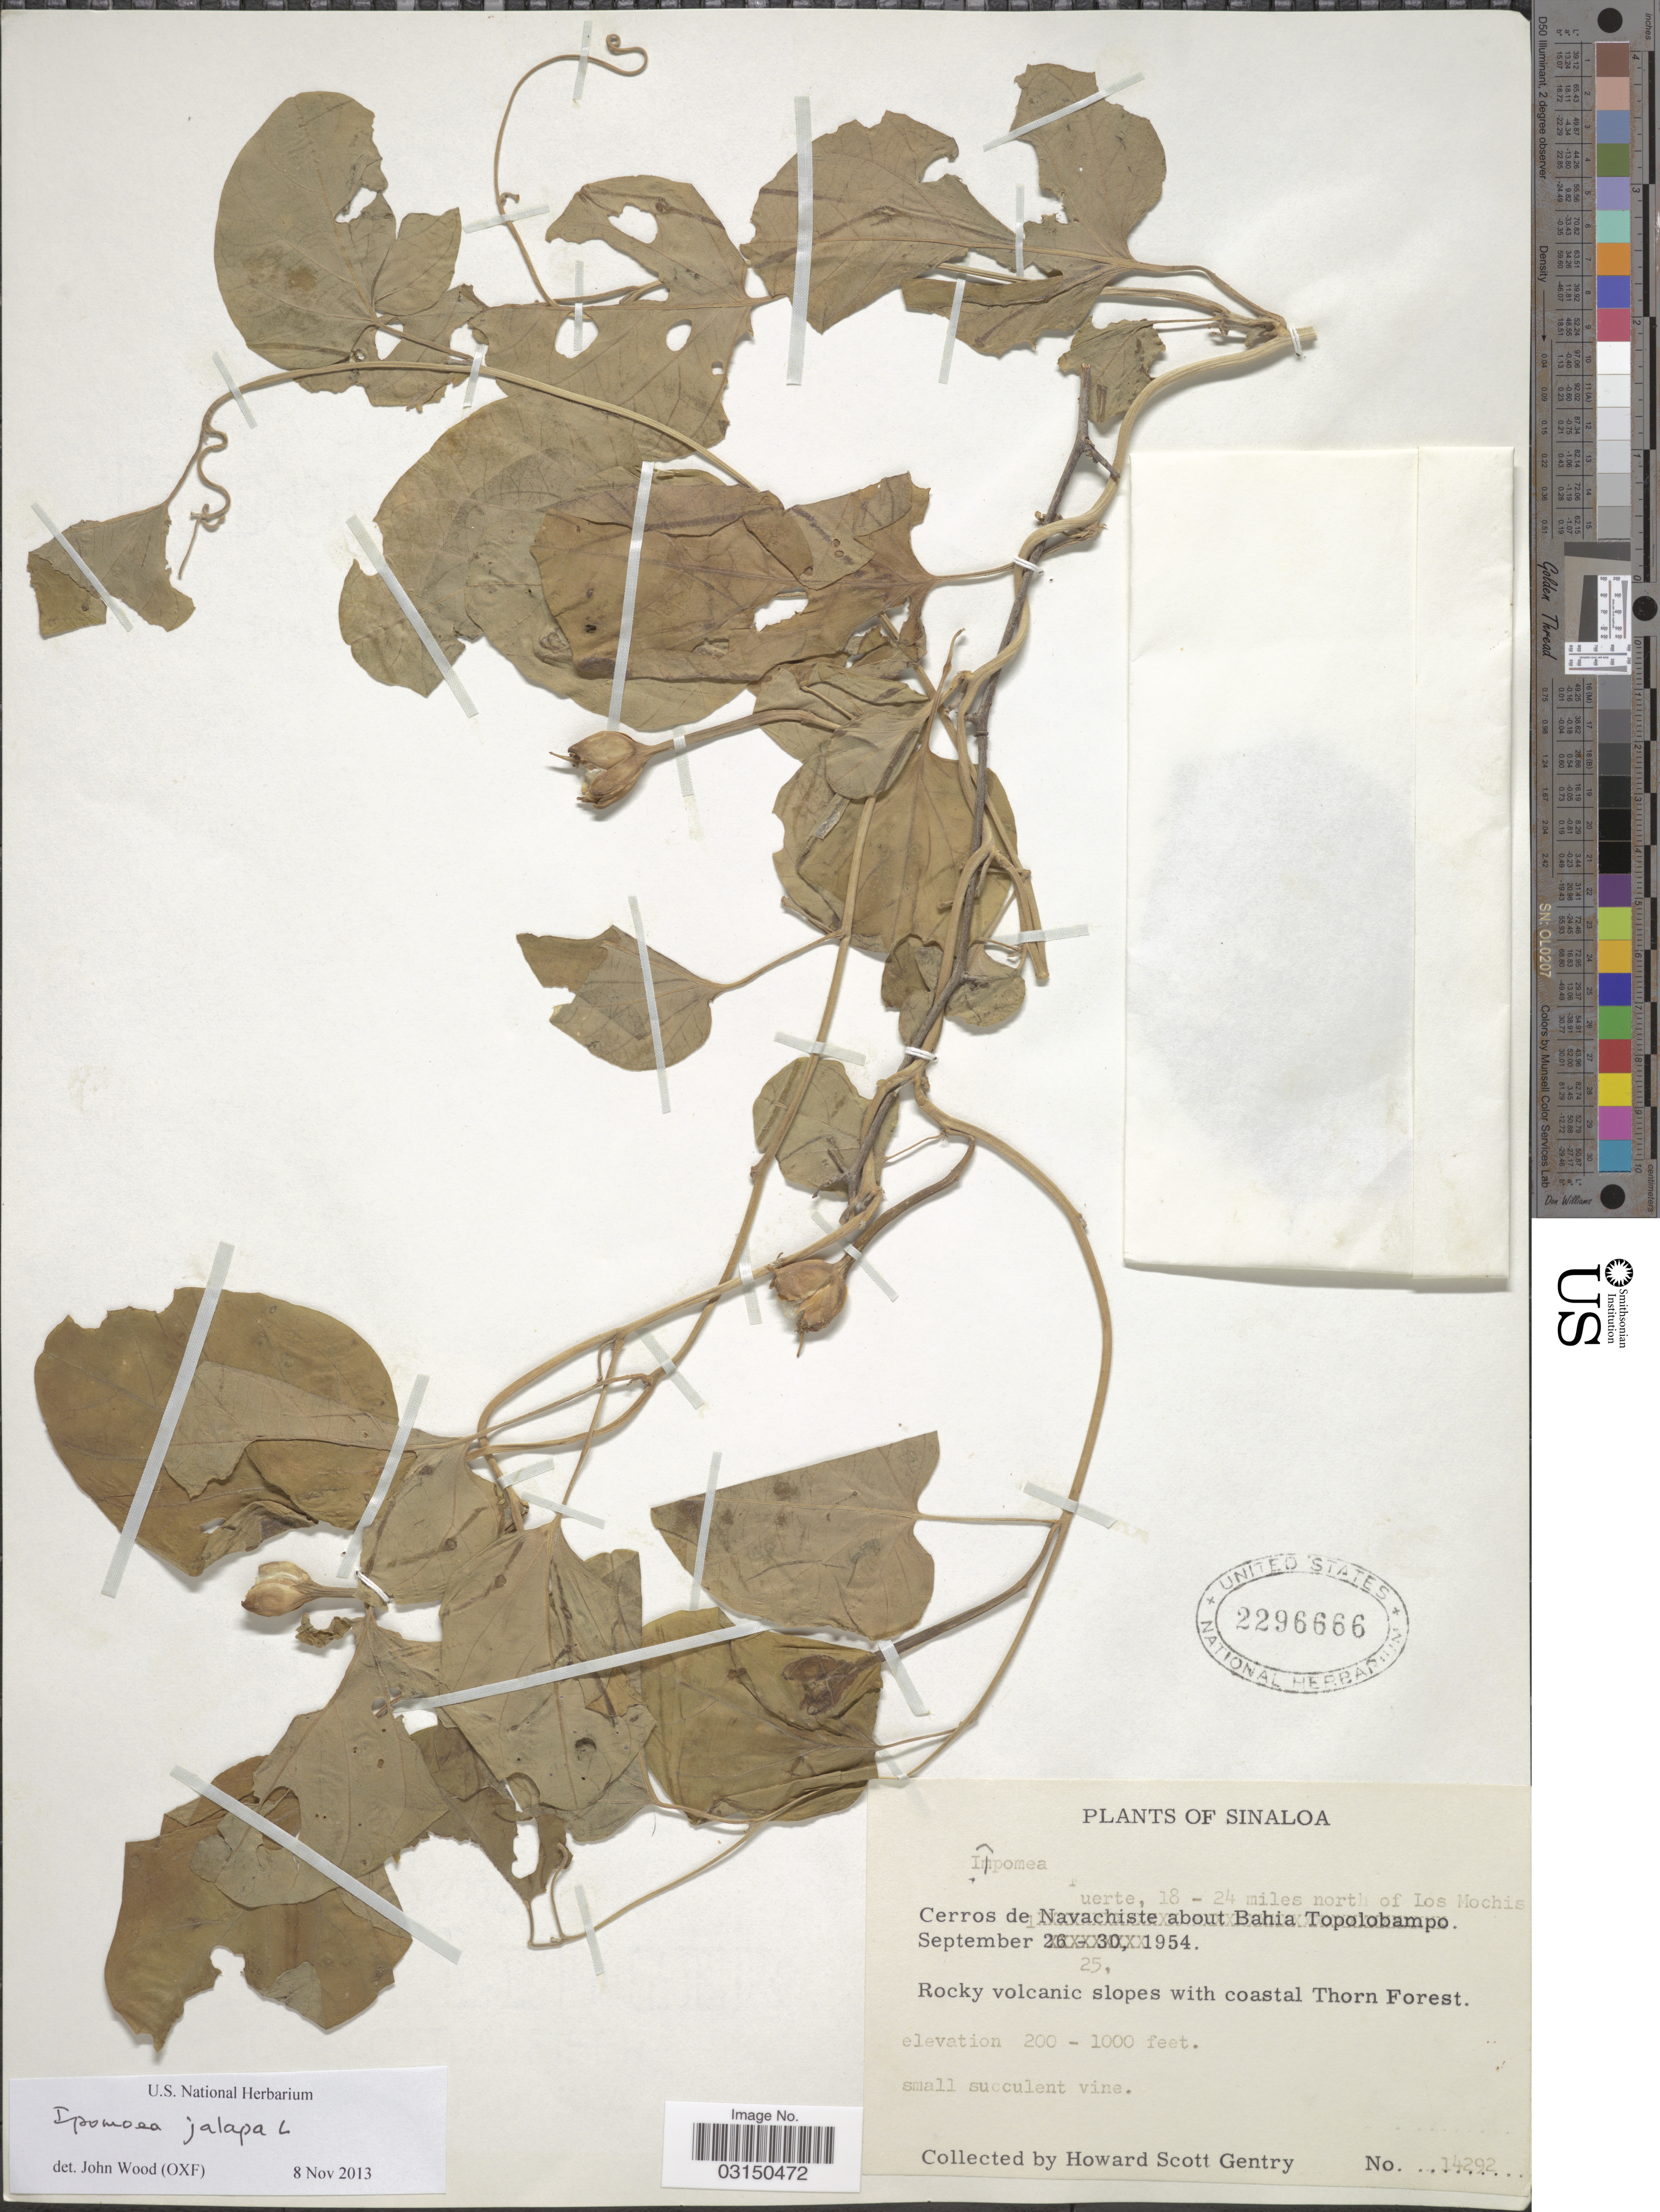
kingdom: Plantae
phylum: Tracheophyta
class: Magnoliopsida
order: Solanales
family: Convolvulaceae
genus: Ipomoea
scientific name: Ipomoea jalapa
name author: (L.) Pursh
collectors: H. S. Gentry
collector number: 14292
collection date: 1954-09-25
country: Mexico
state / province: Sinaloa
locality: Cerros de Puerte, 18-24 miles north of Los Mochis. Rocky volcanic slopes with coastal Thorn Forest.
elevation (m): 61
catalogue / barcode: US 2296666